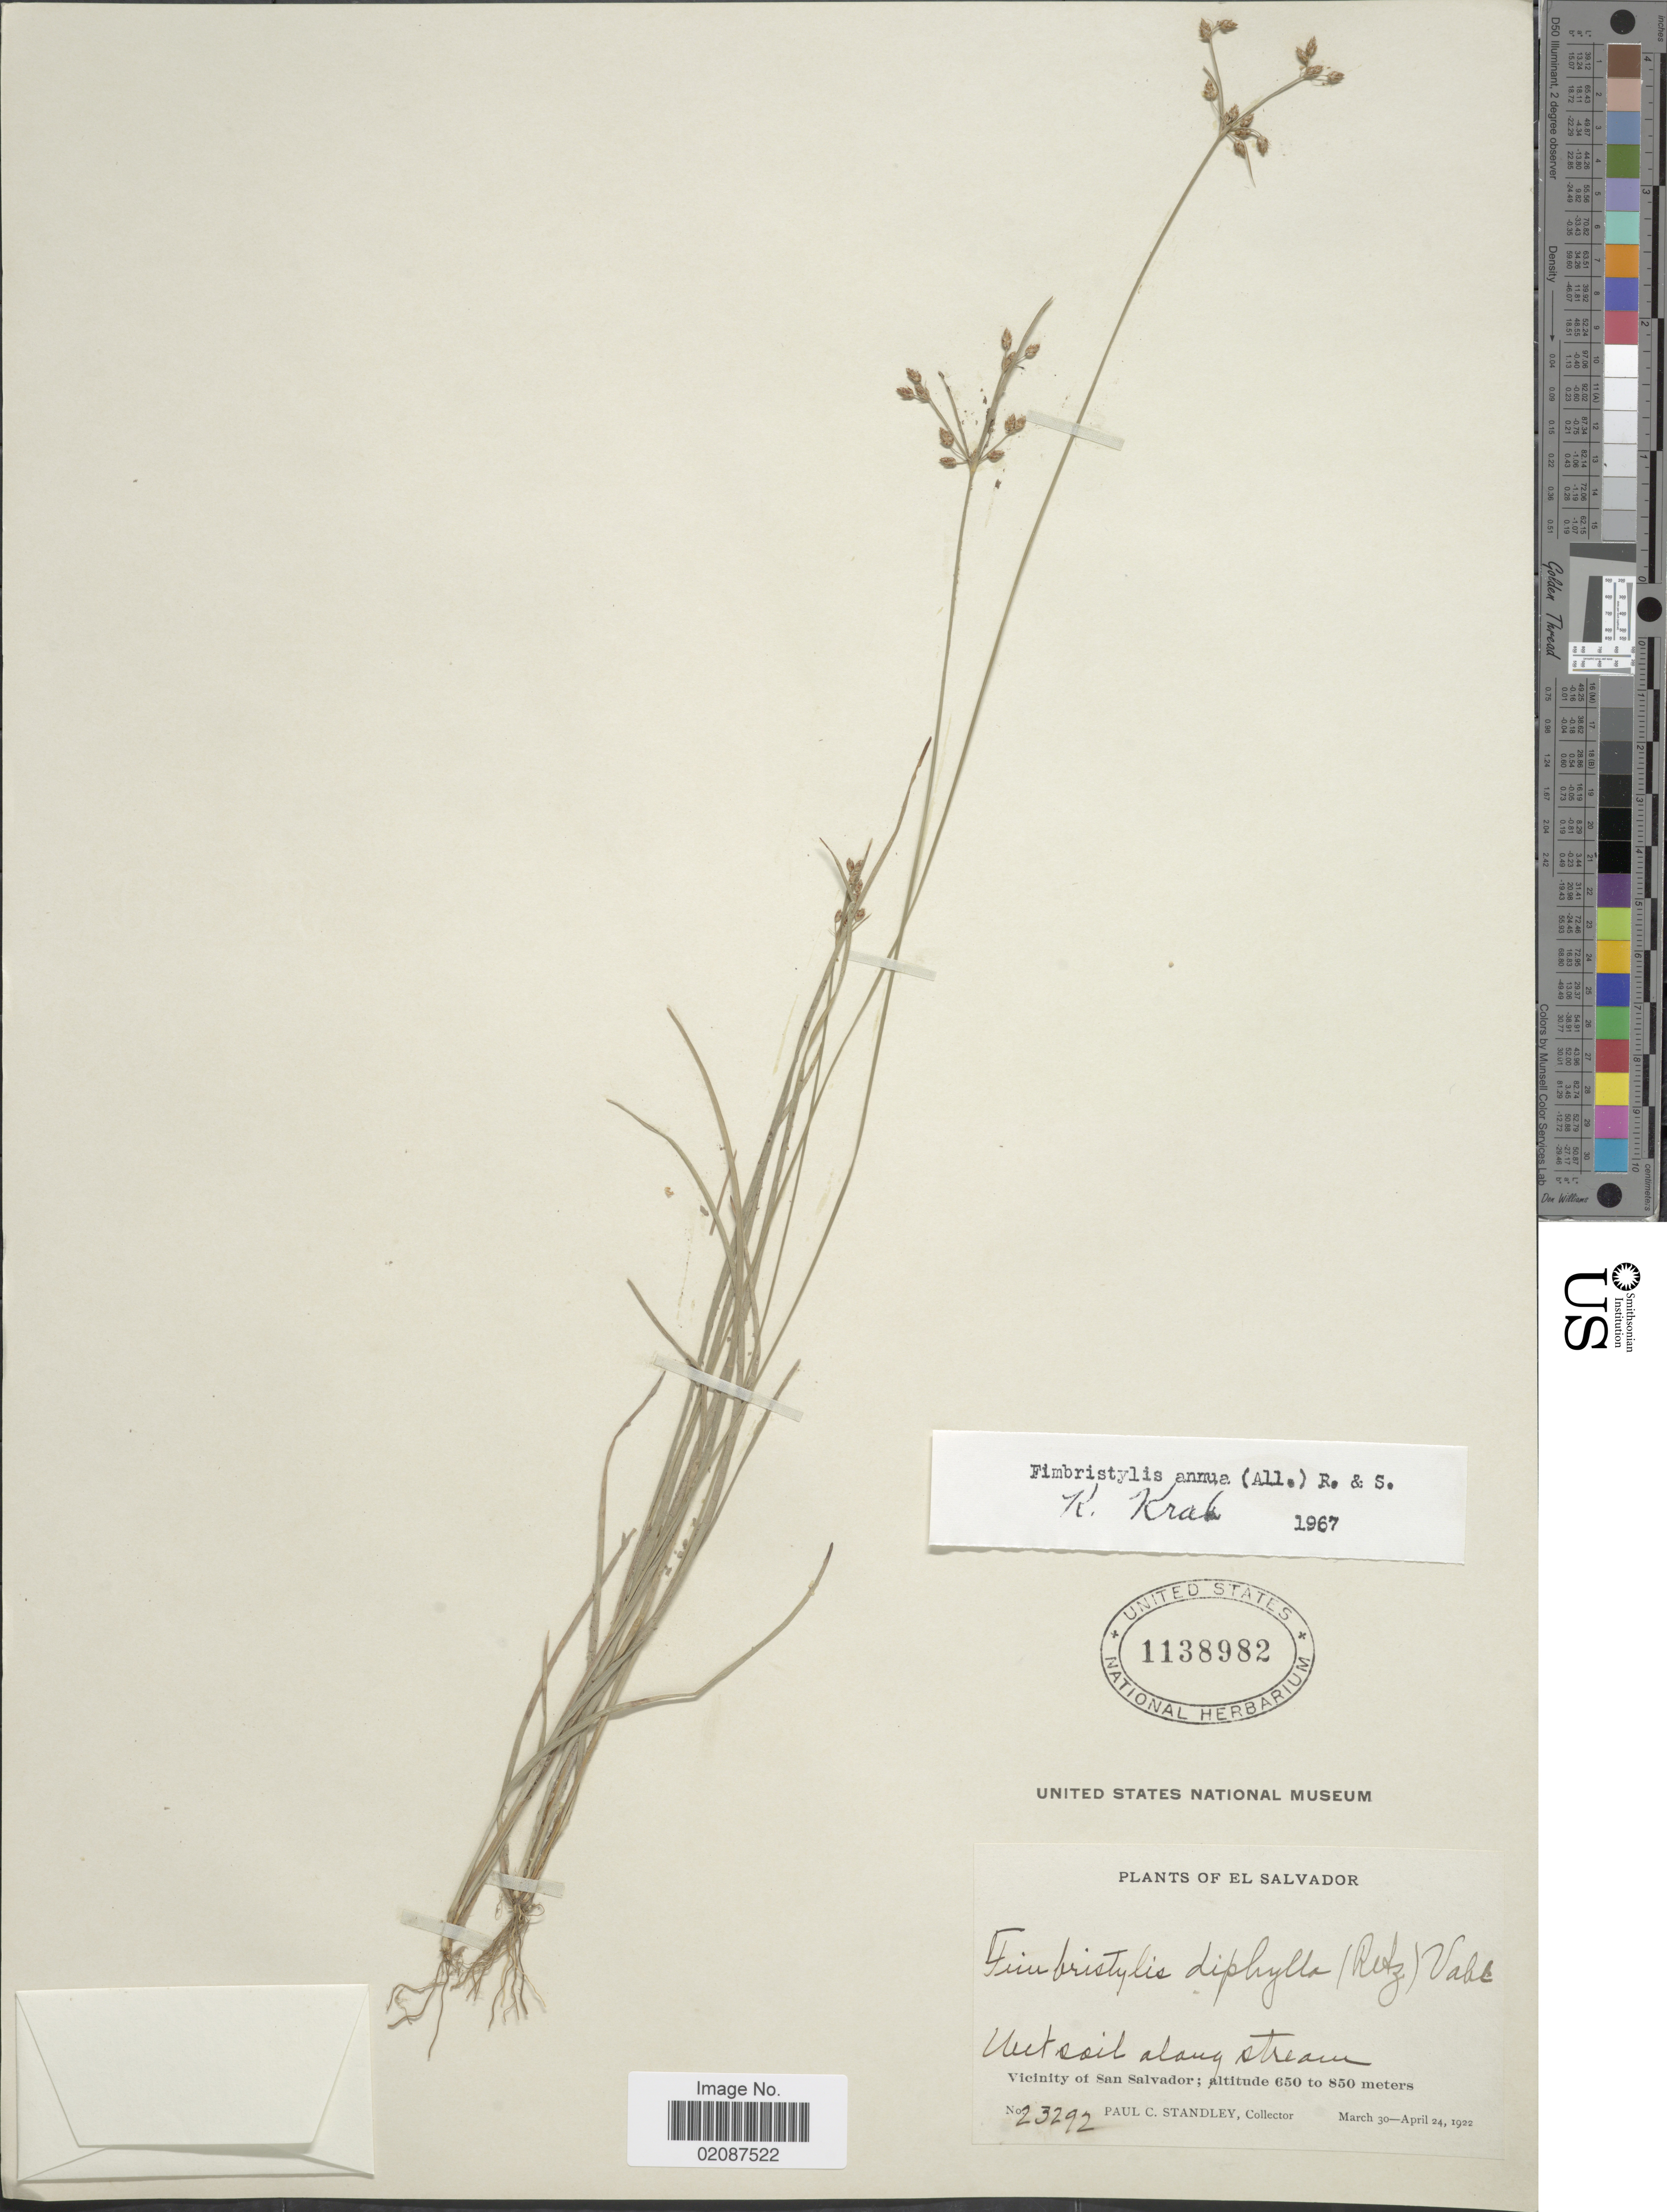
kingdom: Plantae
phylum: Tracheophyta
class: Liliopsida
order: Poales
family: Cyperaceae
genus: Fimbristylis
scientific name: Fimbristylis annua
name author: (All.) Roem. & Schult.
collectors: P. C. Standley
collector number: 23292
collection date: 1922-03-30/1922-04-24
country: El Salvador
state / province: San Salvador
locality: Vicinity of San Salvador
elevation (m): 650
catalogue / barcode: US 1138982